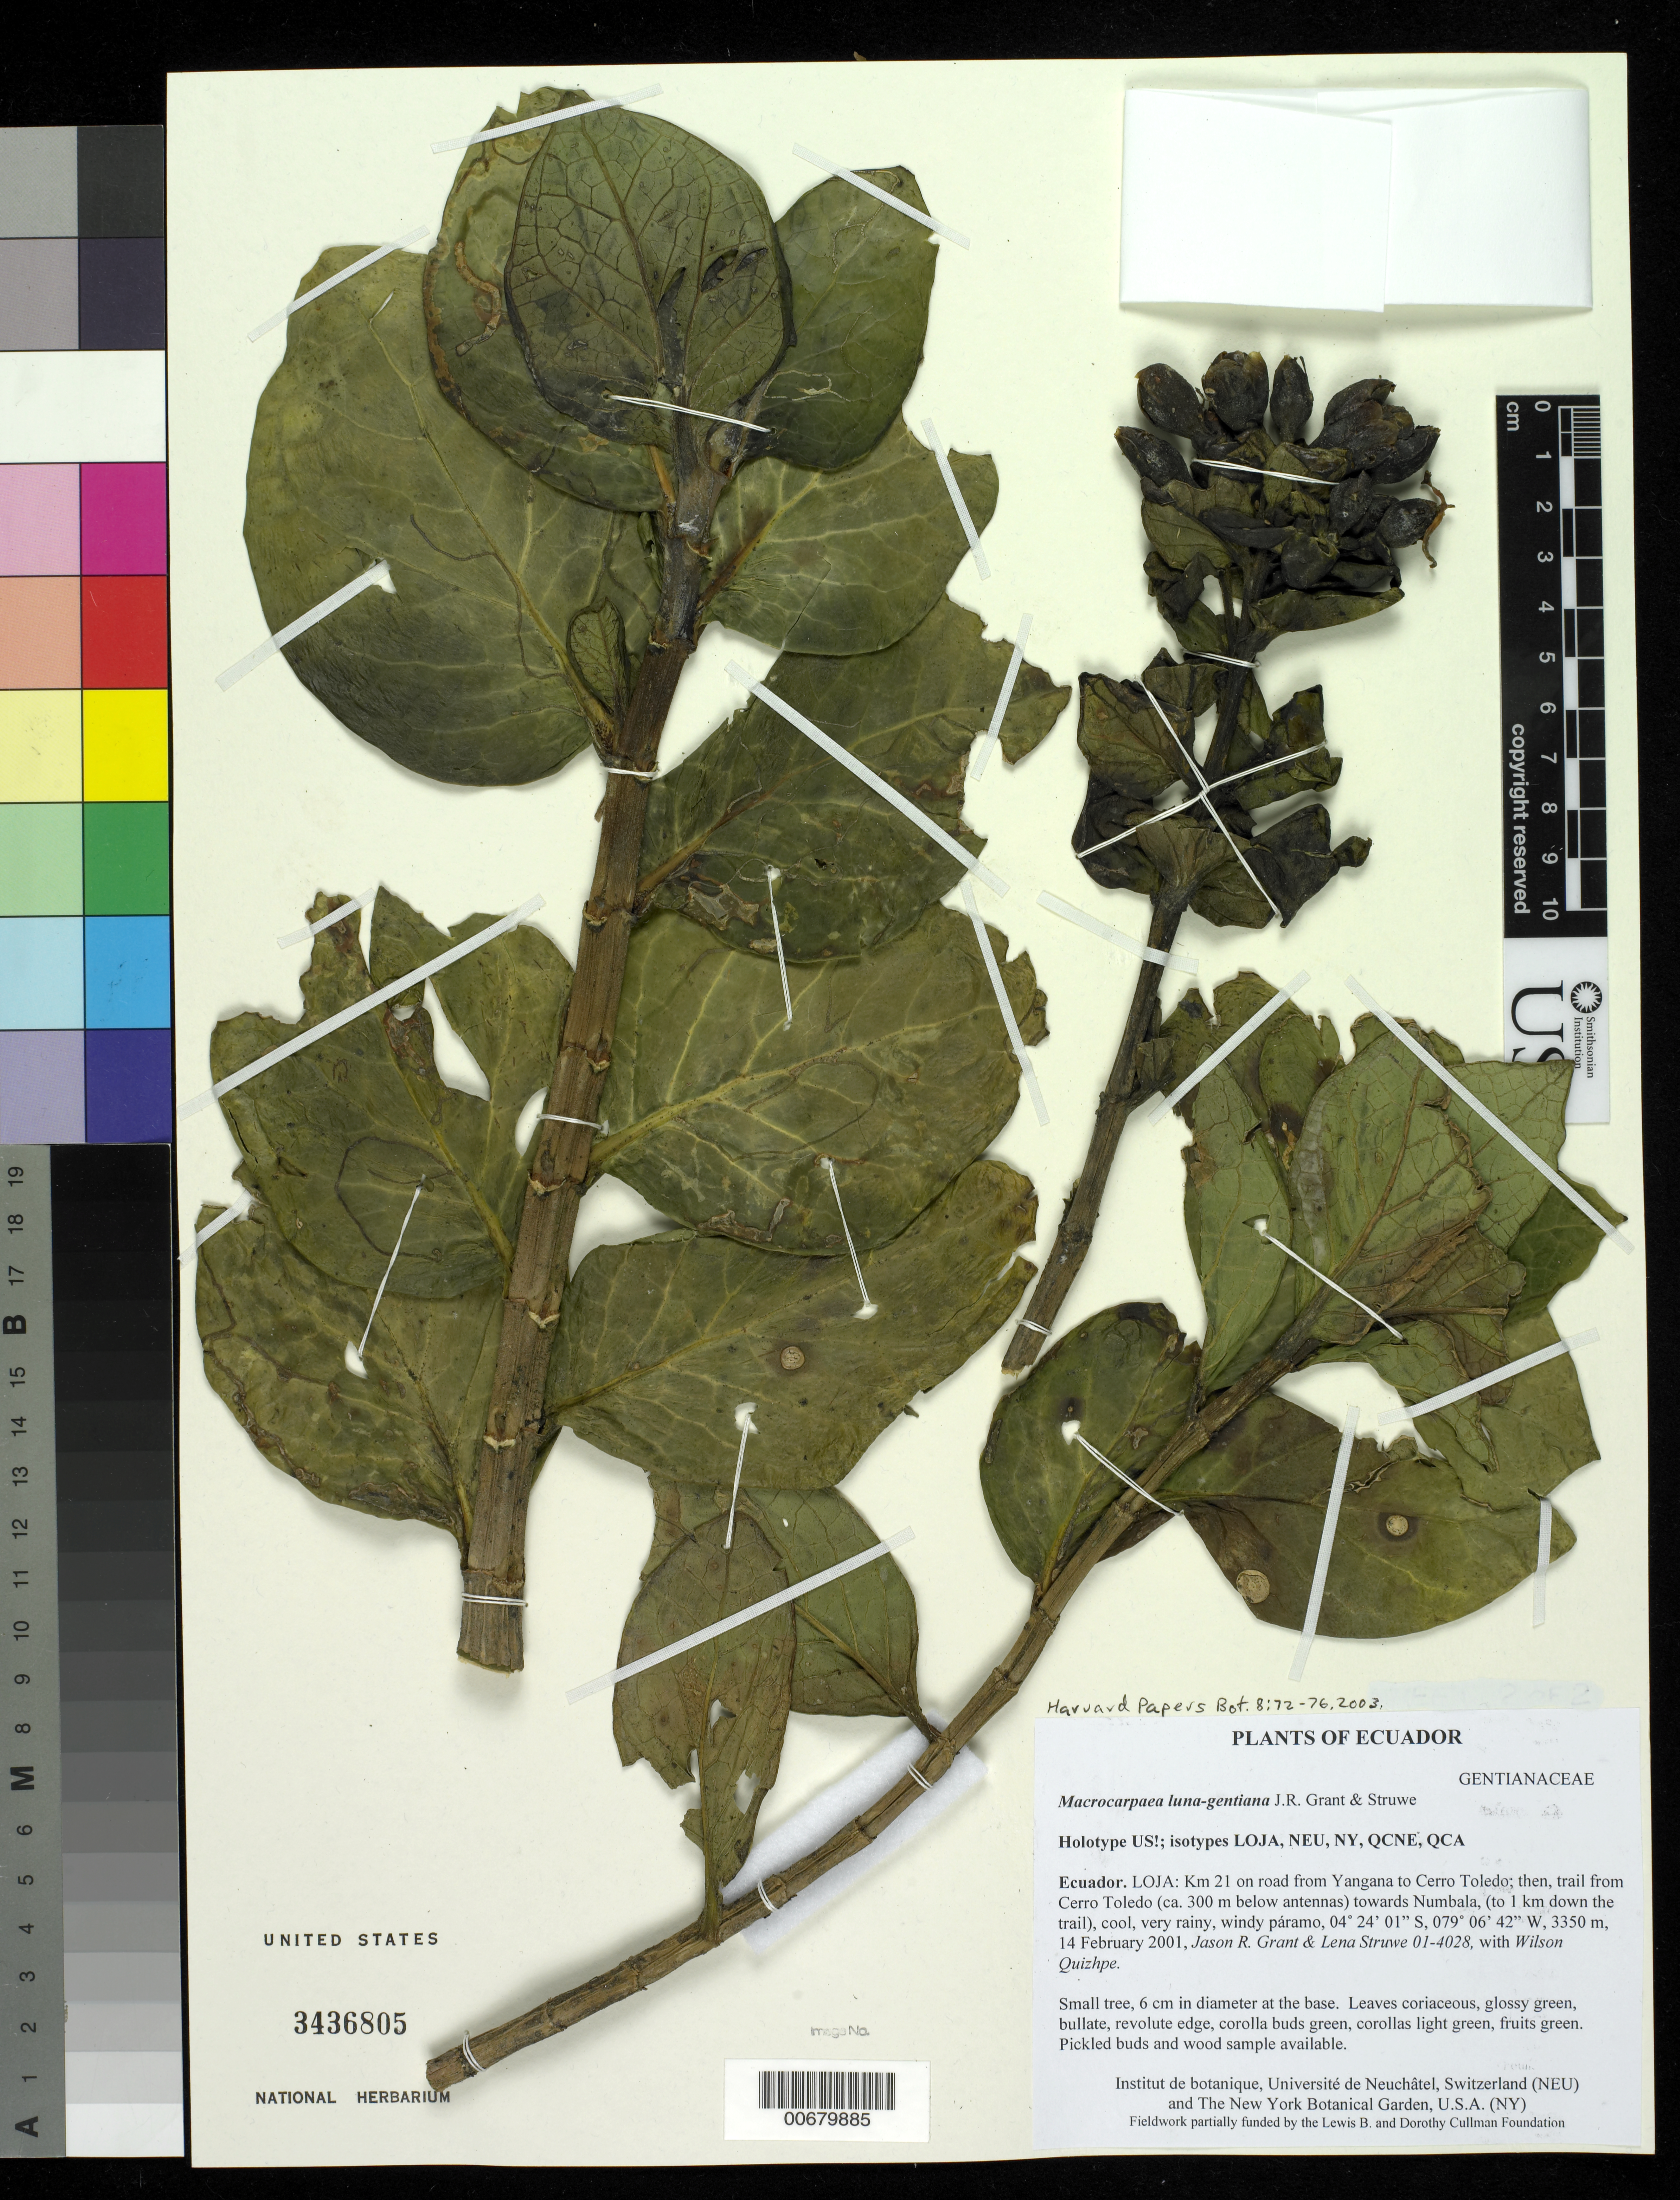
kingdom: Plantae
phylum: Tracheophyta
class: Magnoliopsida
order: Gentianales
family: Gentianaceae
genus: Macrocarpaea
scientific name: Macrocarpaea luna-gentiana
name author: J.R. Grant & Struwe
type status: Holotype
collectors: J. R. Grant, L. Struwe & W. Quizhpe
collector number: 01-4028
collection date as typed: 14 Feb 2001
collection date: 2001-02-14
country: Ecuador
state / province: Loja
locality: Km 21 on road from Yangana to Cerro Toledo; then, trail from Cerro Toledo (ca. 300 m below antennas) towards Numbala (to 1 km down the trail)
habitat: Very rainy, windy paramo.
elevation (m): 3350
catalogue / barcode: US 3436805